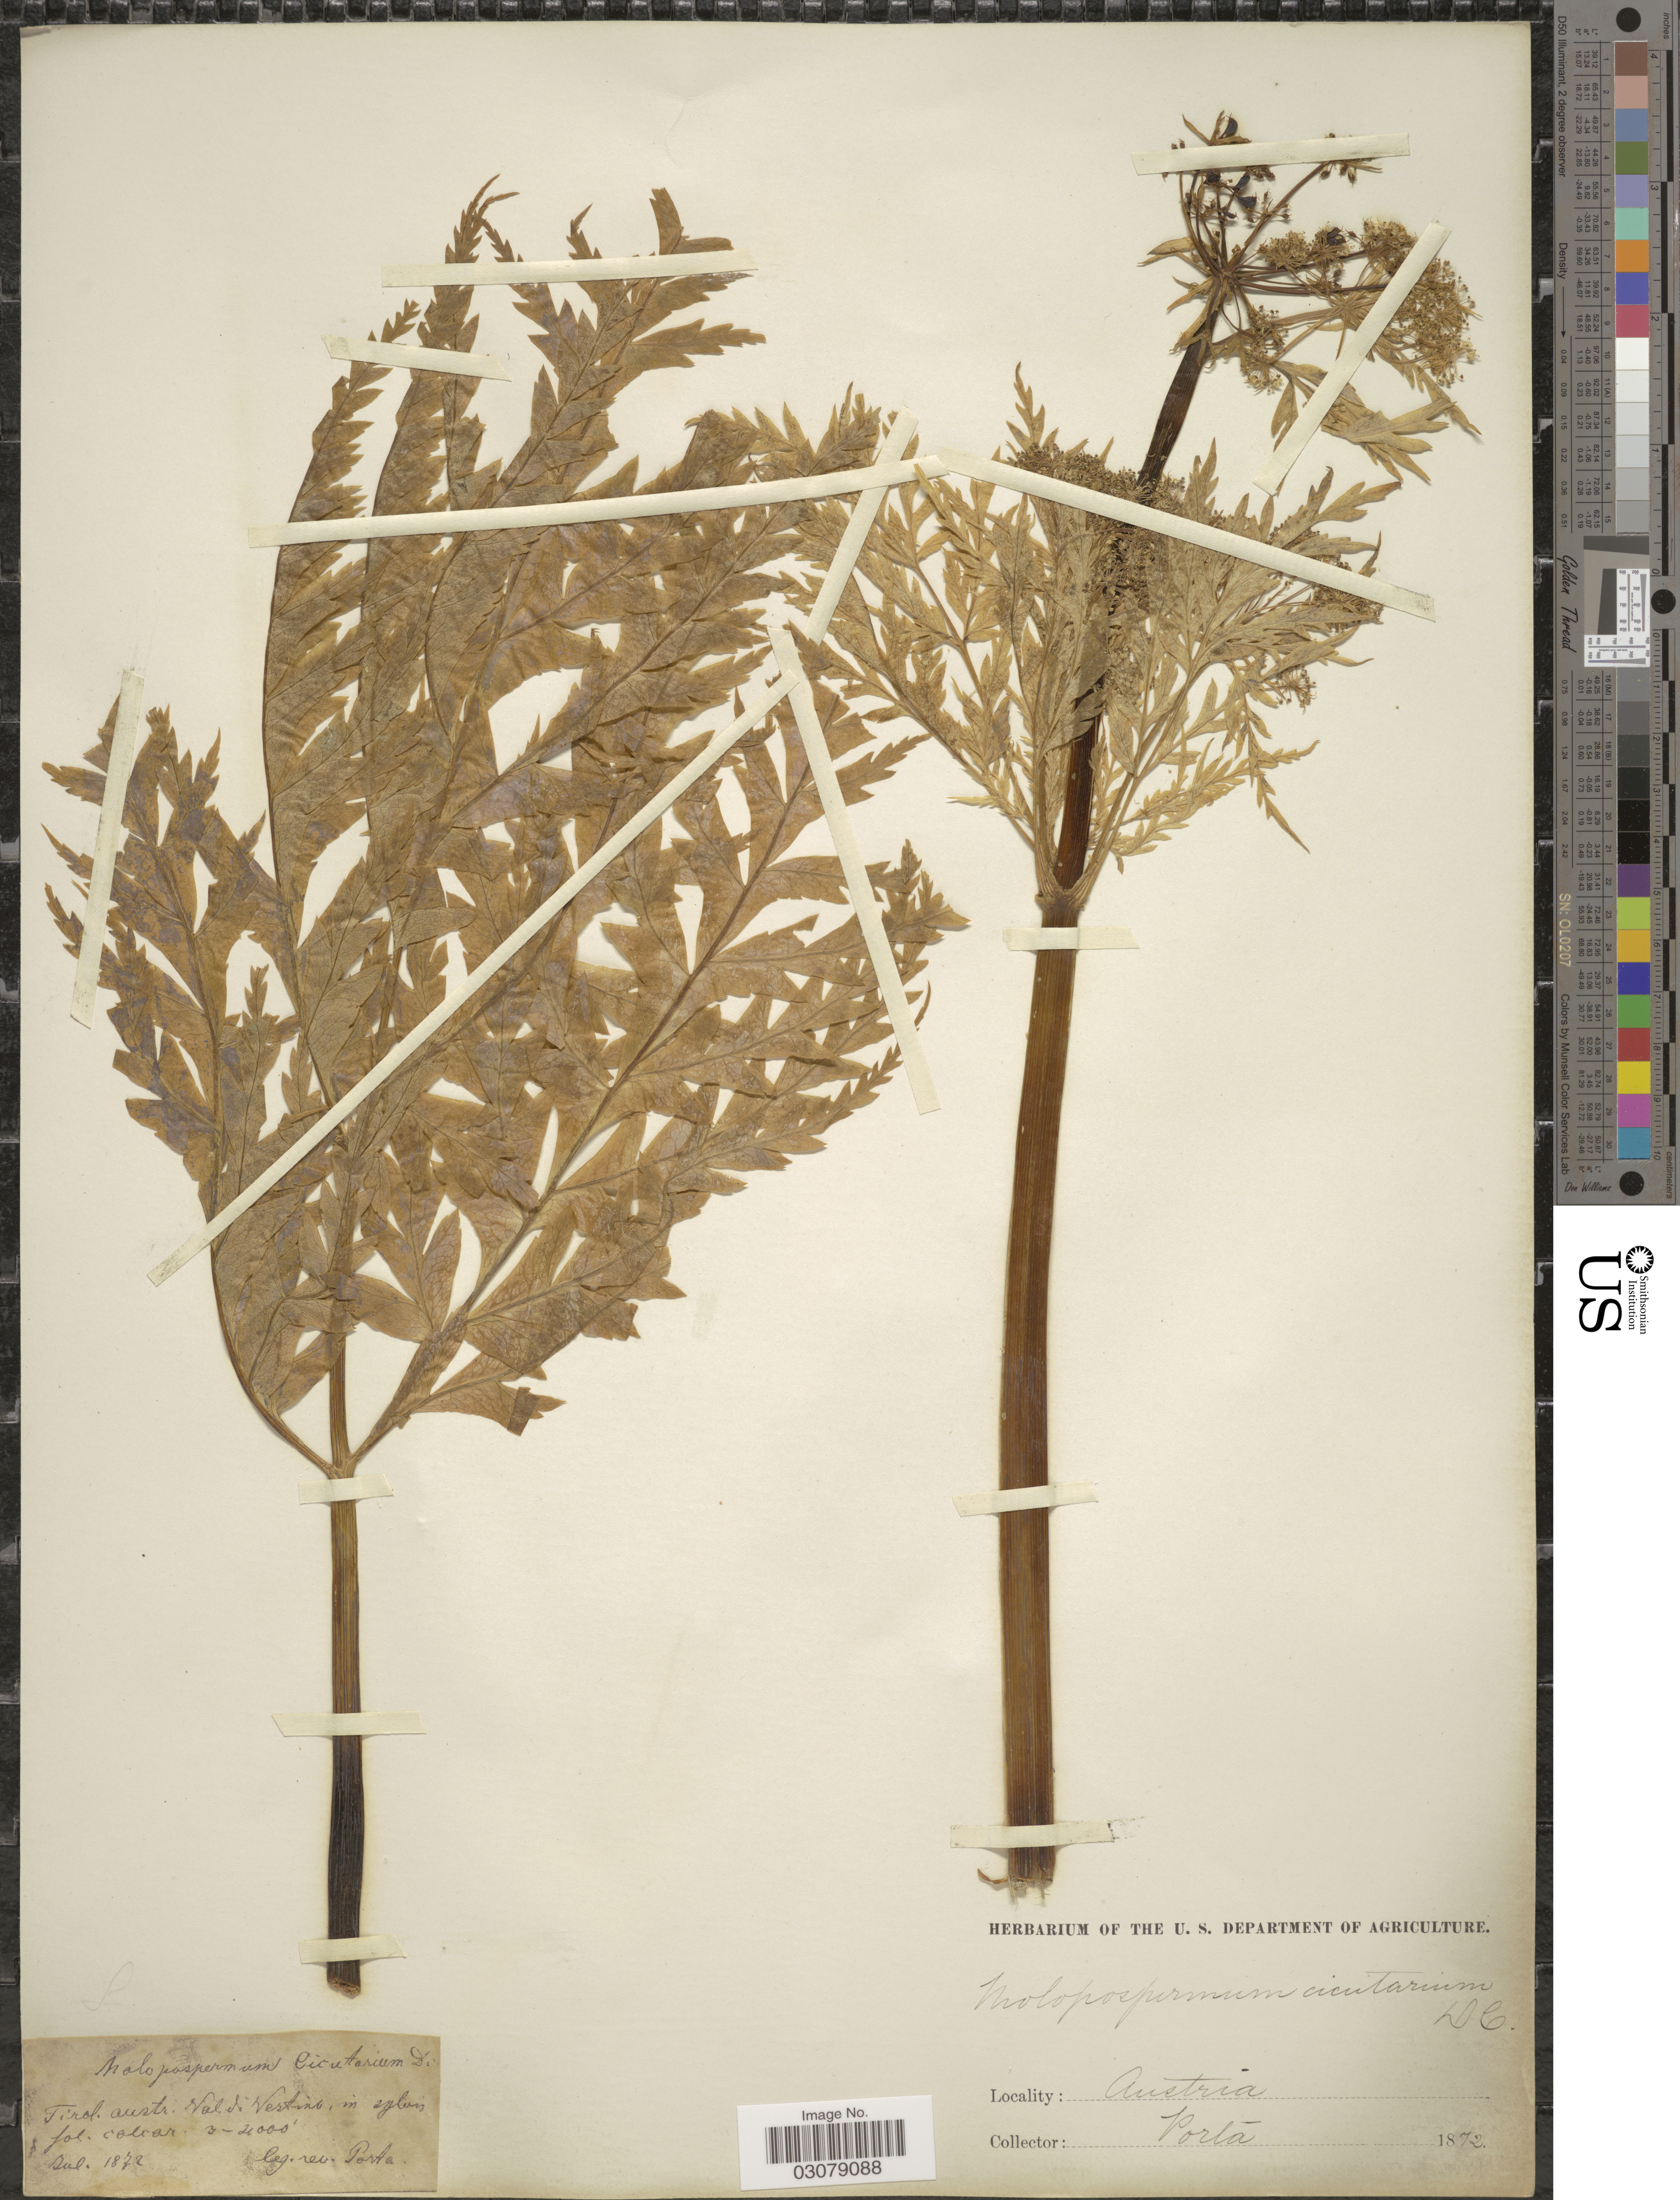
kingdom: Plantae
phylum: Tracheophyta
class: Magnoliopsida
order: Apiales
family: Apiaceae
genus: Molopospermum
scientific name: Molopospermum cicutarium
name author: (Lam.) DC.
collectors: -- Porta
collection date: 1872-07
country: Italy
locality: Tirol austr. Val di Vestino, in sylvis fol. calcar.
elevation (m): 914